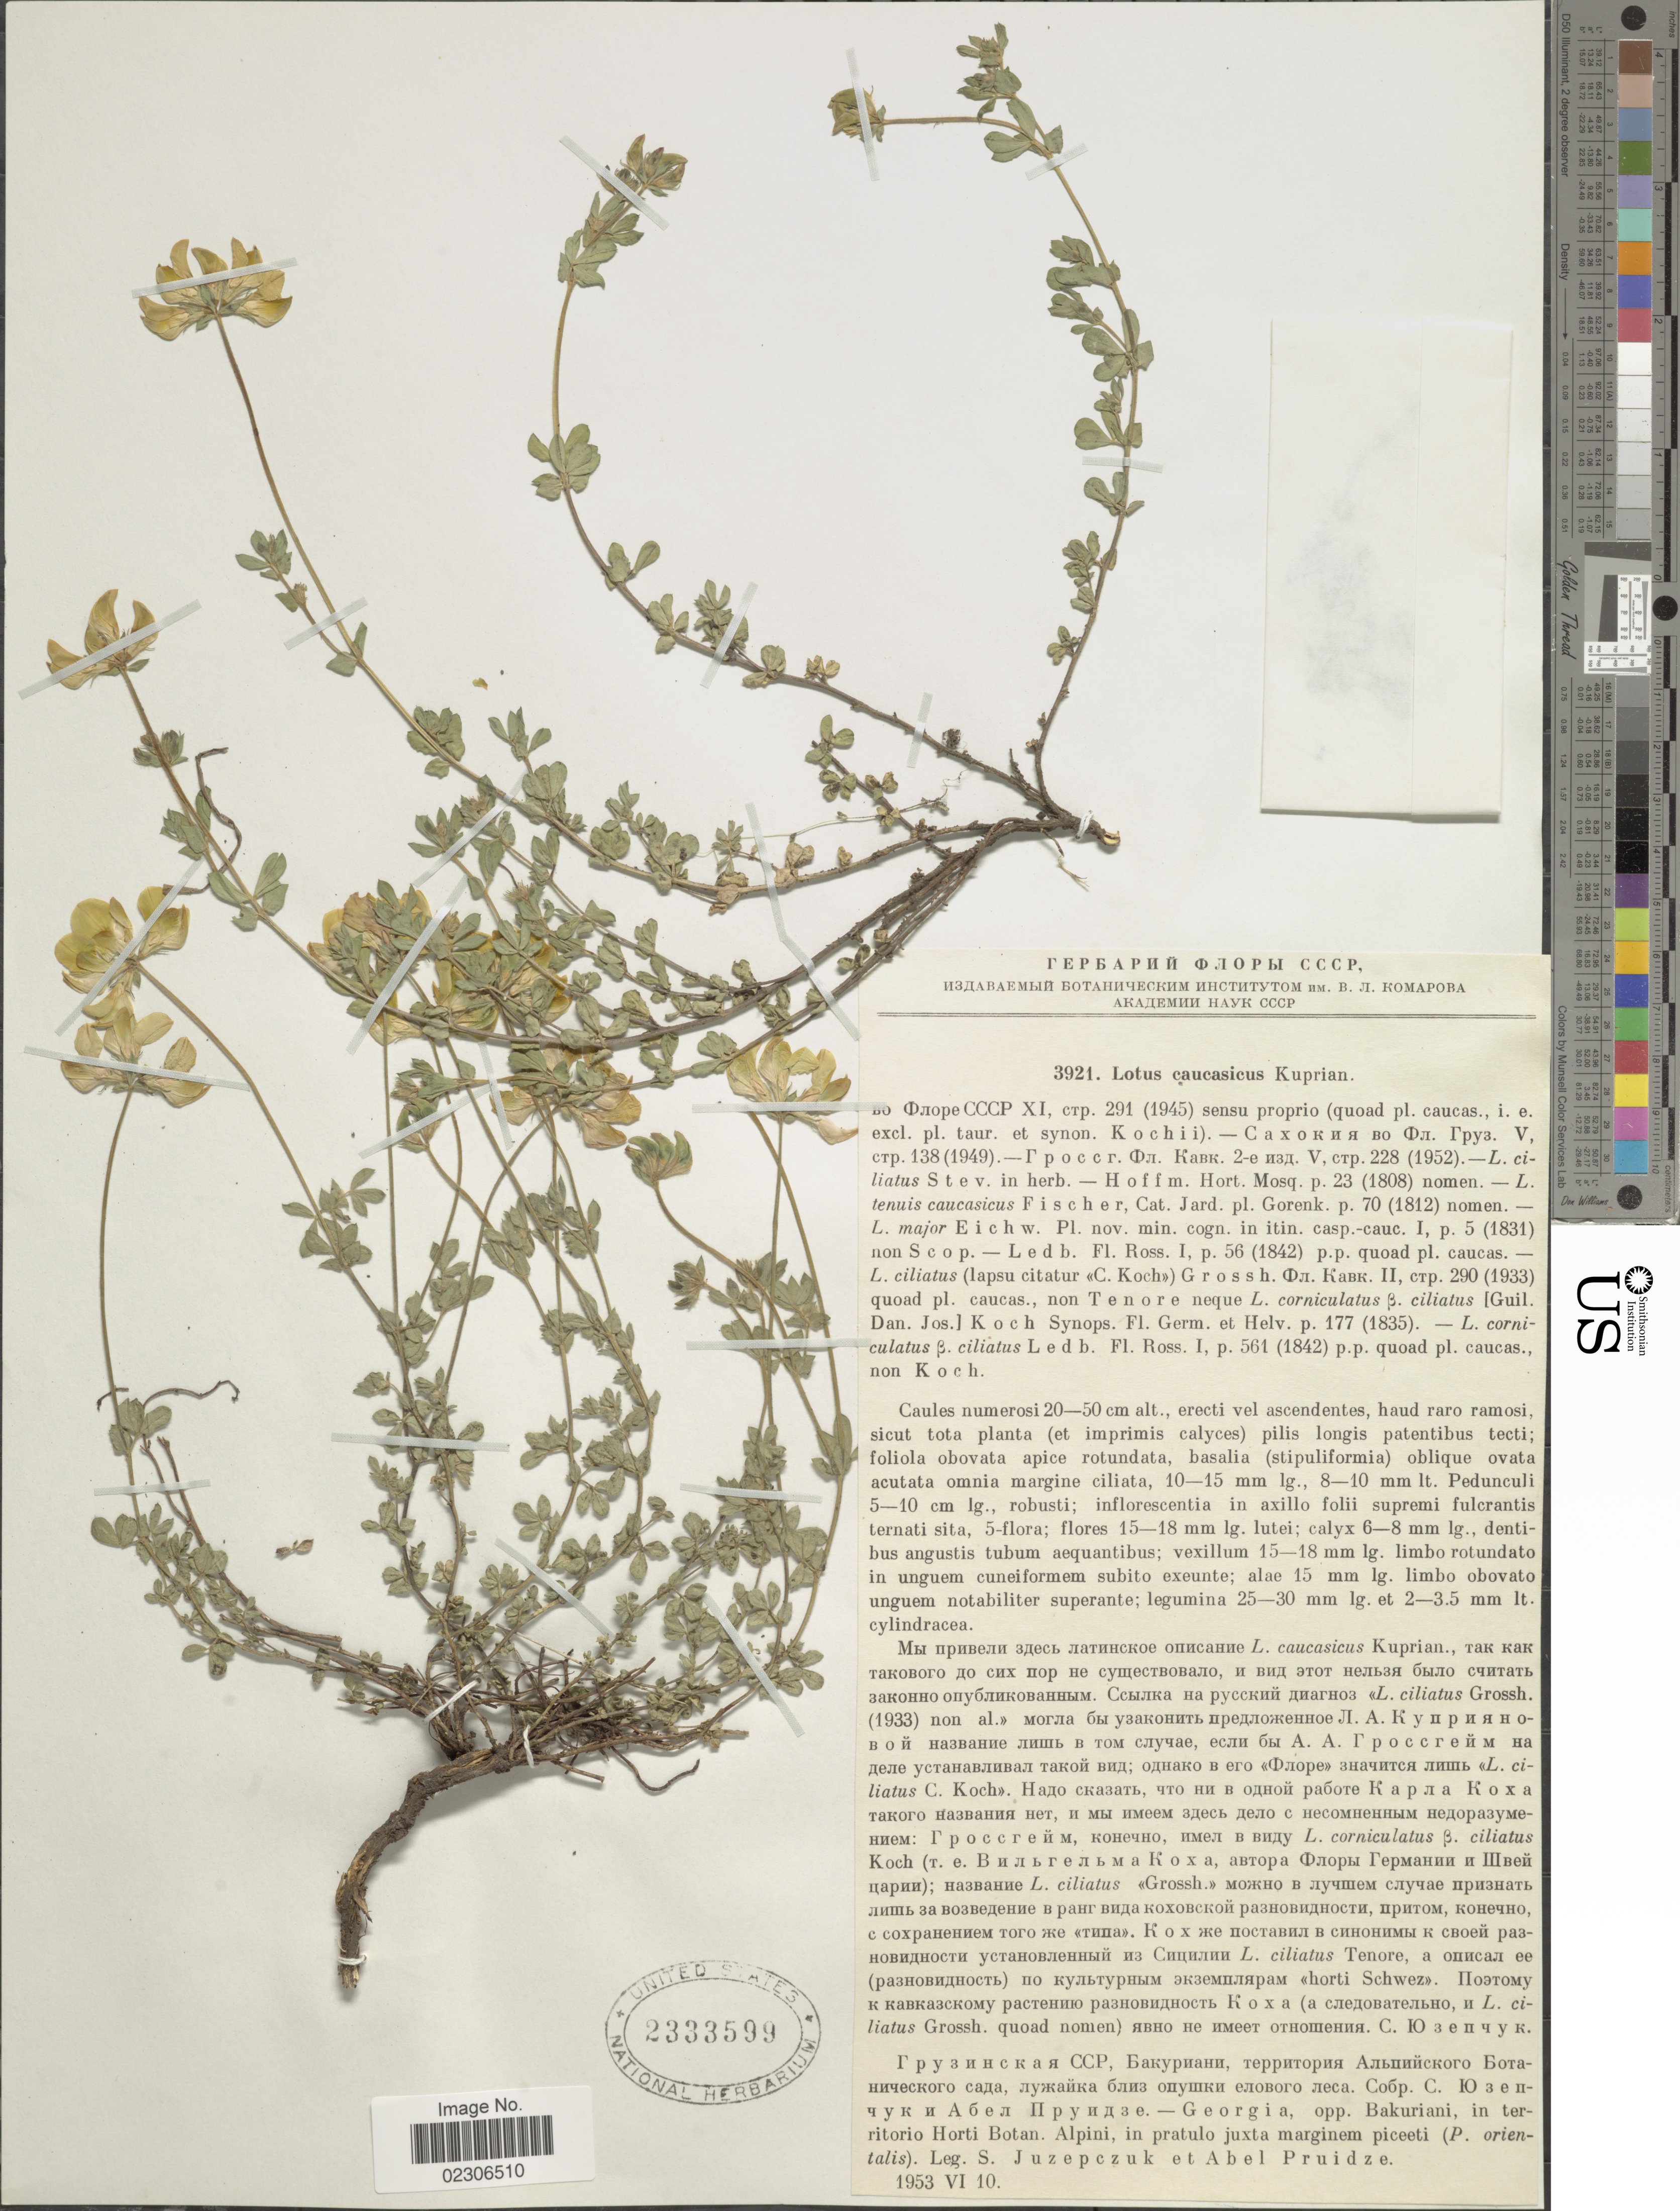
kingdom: Plantae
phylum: Tracheophyta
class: Magnoliopsida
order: Fabales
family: Fabaceae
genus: Lotus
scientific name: Lotus caucasicus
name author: Kuprian.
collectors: S. V. Juzepczuk & A. Pruidze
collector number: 3921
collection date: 1953-06-10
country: Georgia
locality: Opp. Bakuriani, in territorio Horti Botan. Alpini, in pratulo juxta marginem piceeti (P. orientalis)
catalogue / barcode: US 2333599